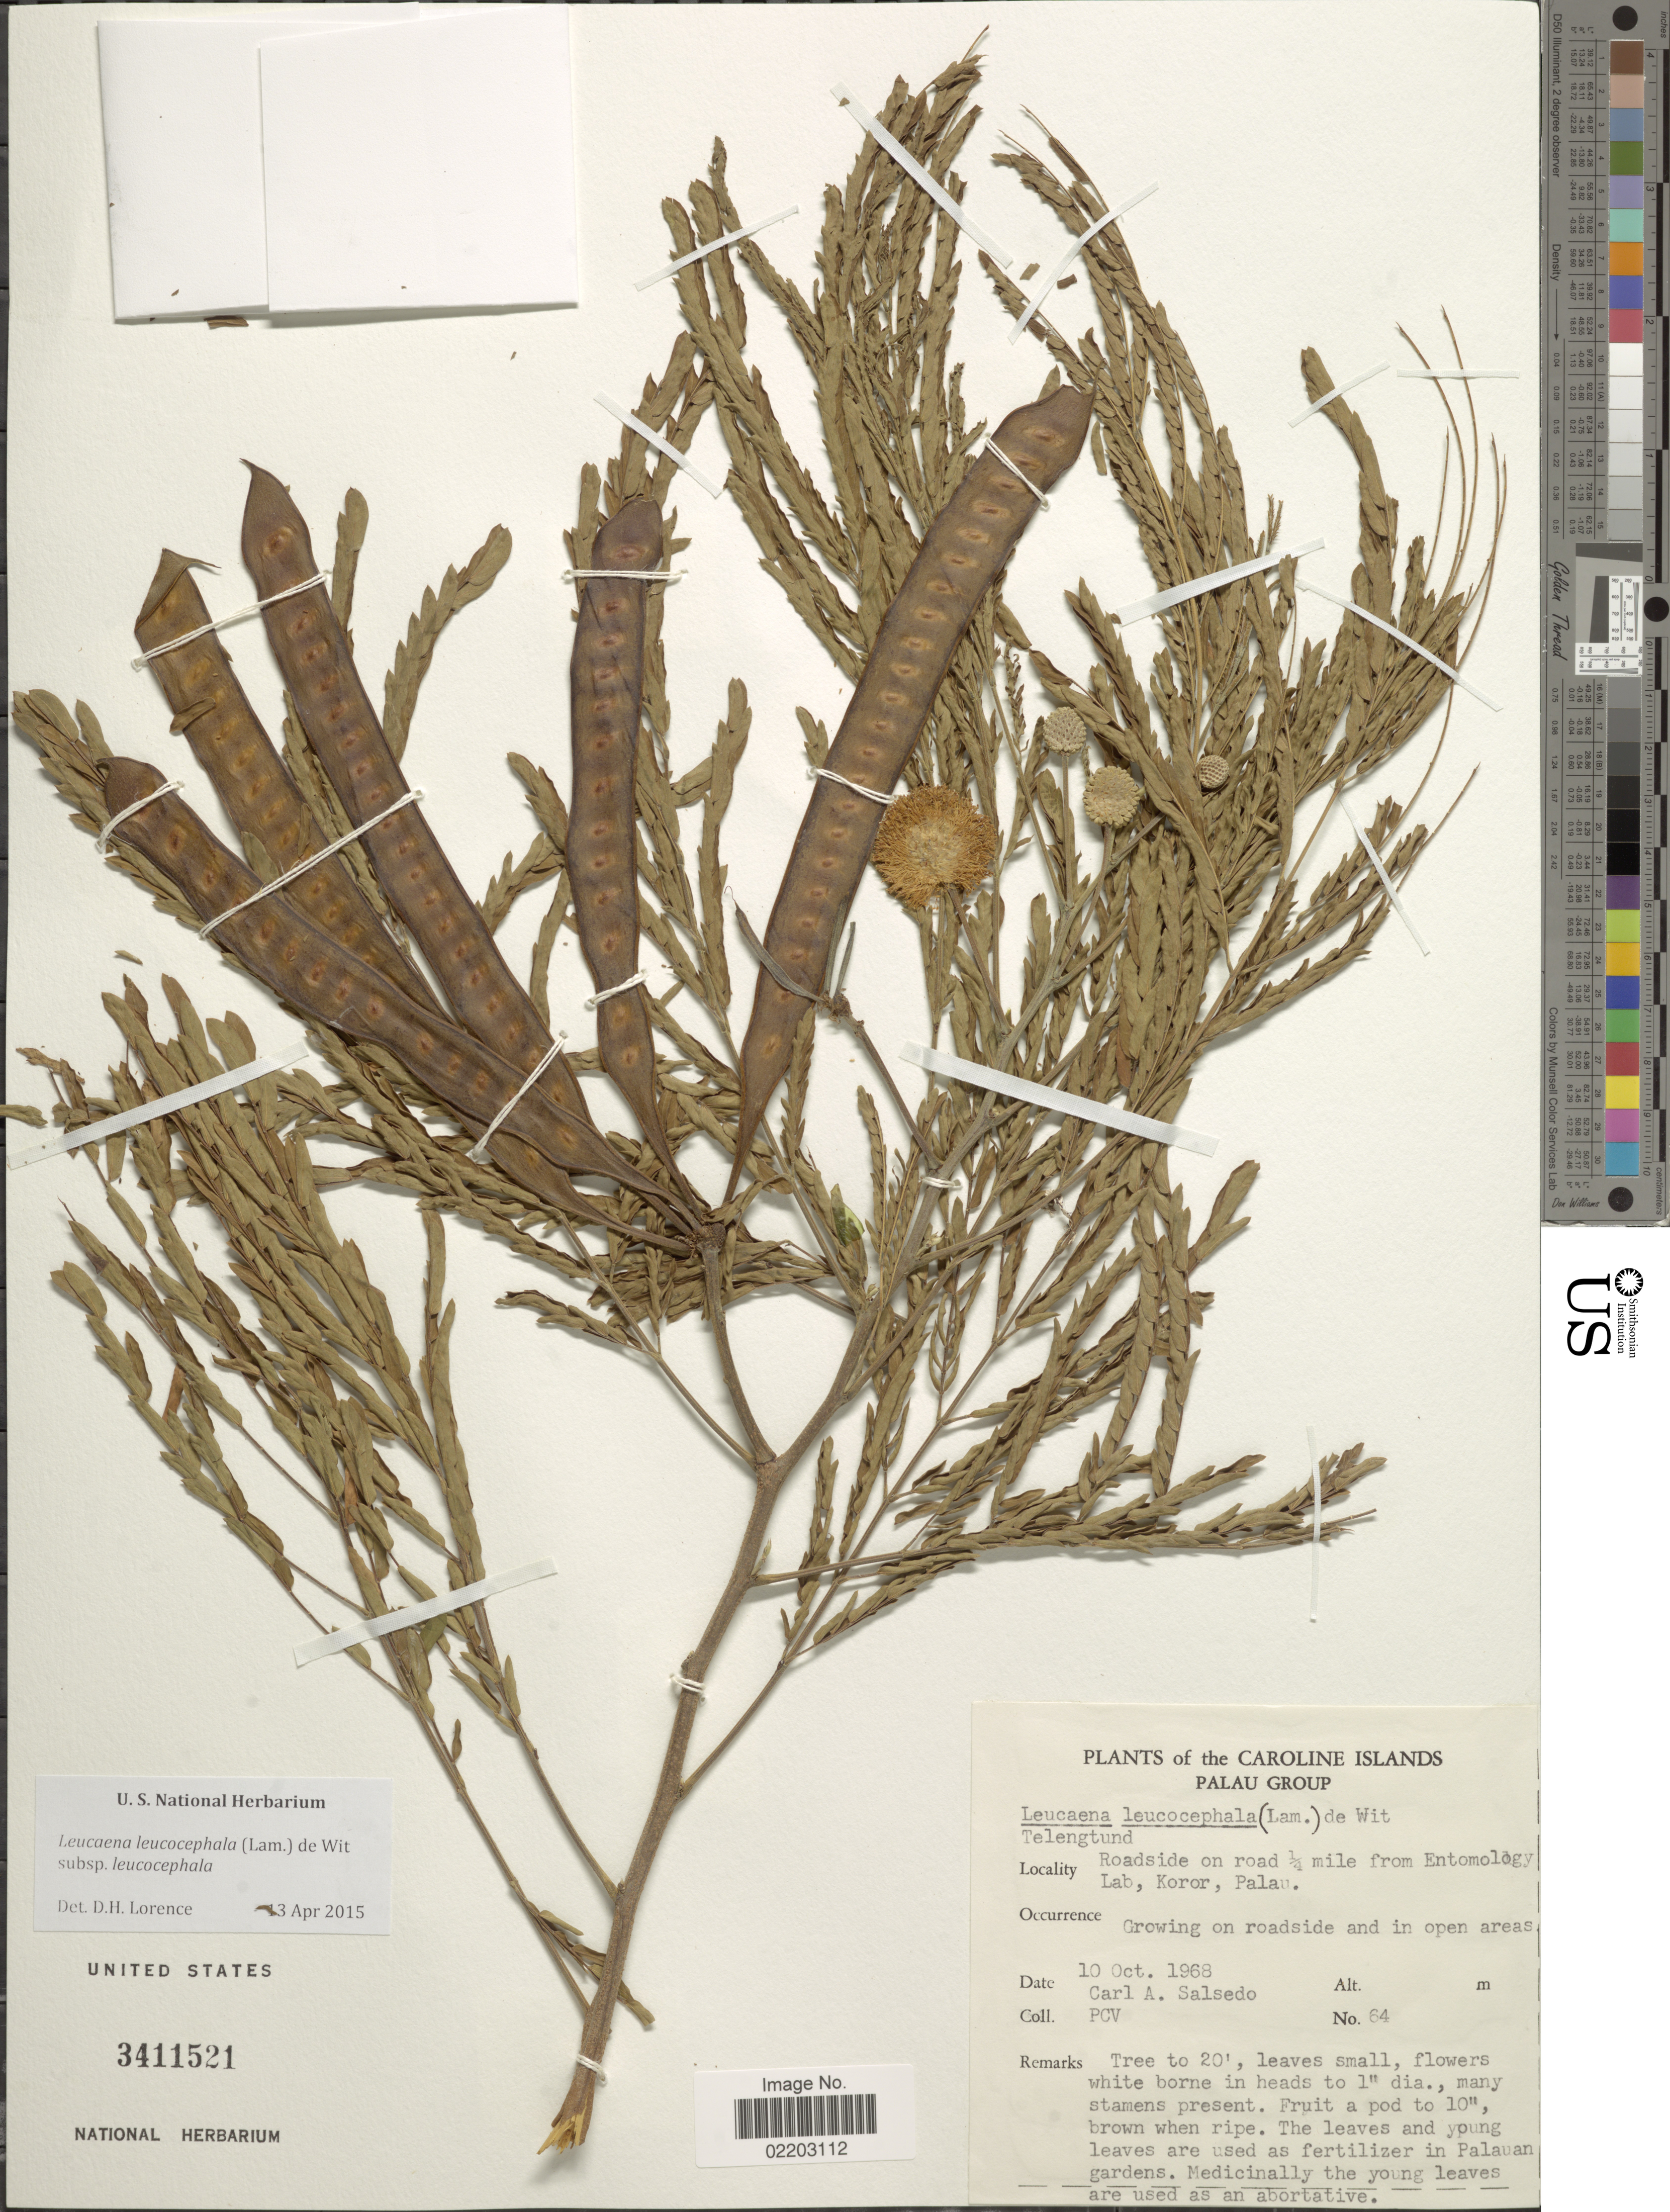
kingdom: Plantae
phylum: Tracheophyta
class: Magnoliopsida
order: Fabales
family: Fabaceae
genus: Leucaena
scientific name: Leucaena leucocephala subsp. leucocephala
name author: (Lam.) de Wit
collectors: C.A. Salsedo & P. C. V.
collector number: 64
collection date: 1968-10-10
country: Palau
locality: Caroline Islands. Palau Group. Roadside on road ½ mile from Entomology Lab, Koror, Palau .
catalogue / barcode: US 3411521